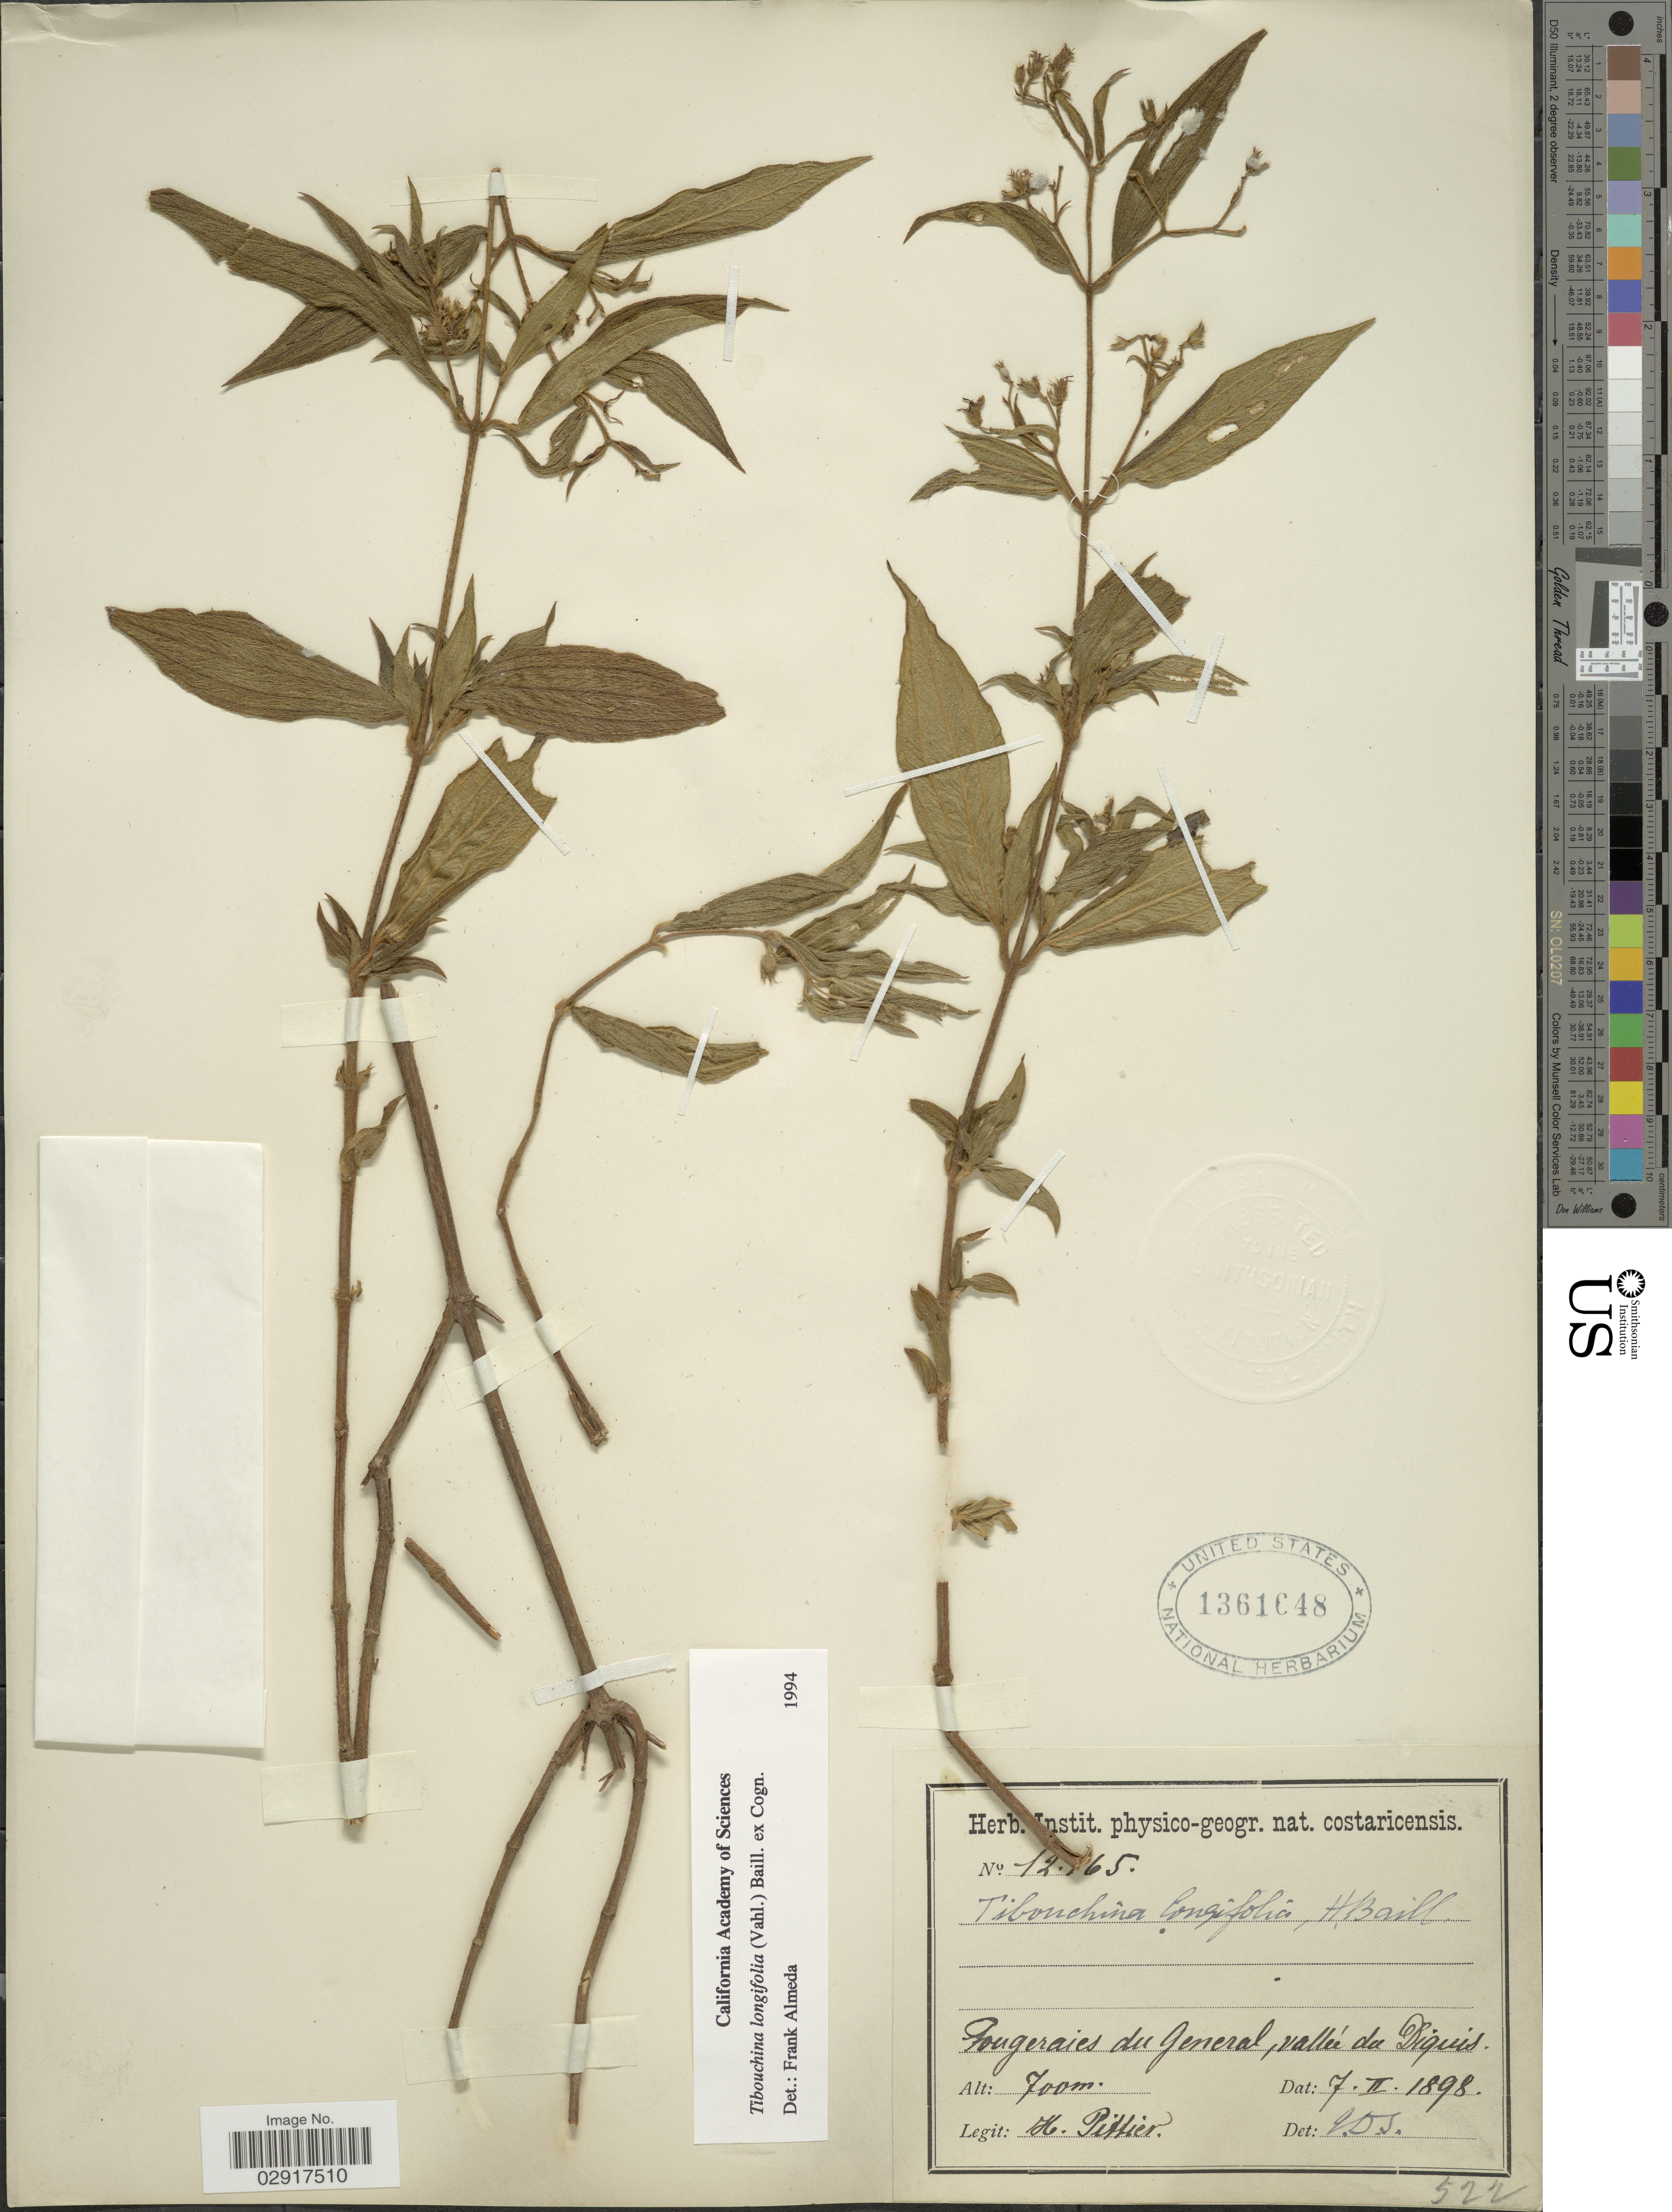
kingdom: Plantae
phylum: Tracheophyta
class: Magnoliopsida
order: Myrtales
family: Melastomataceae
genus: Chaetogastra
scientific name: Chaetogastra longifolia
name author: (Vahl) DC.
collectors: H. F. Pittier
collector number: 12165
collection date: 1898-02-07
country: Costa Rica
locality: Fougeraies du General, valleé du Diquis.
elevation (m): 700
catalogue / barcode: US 1361648